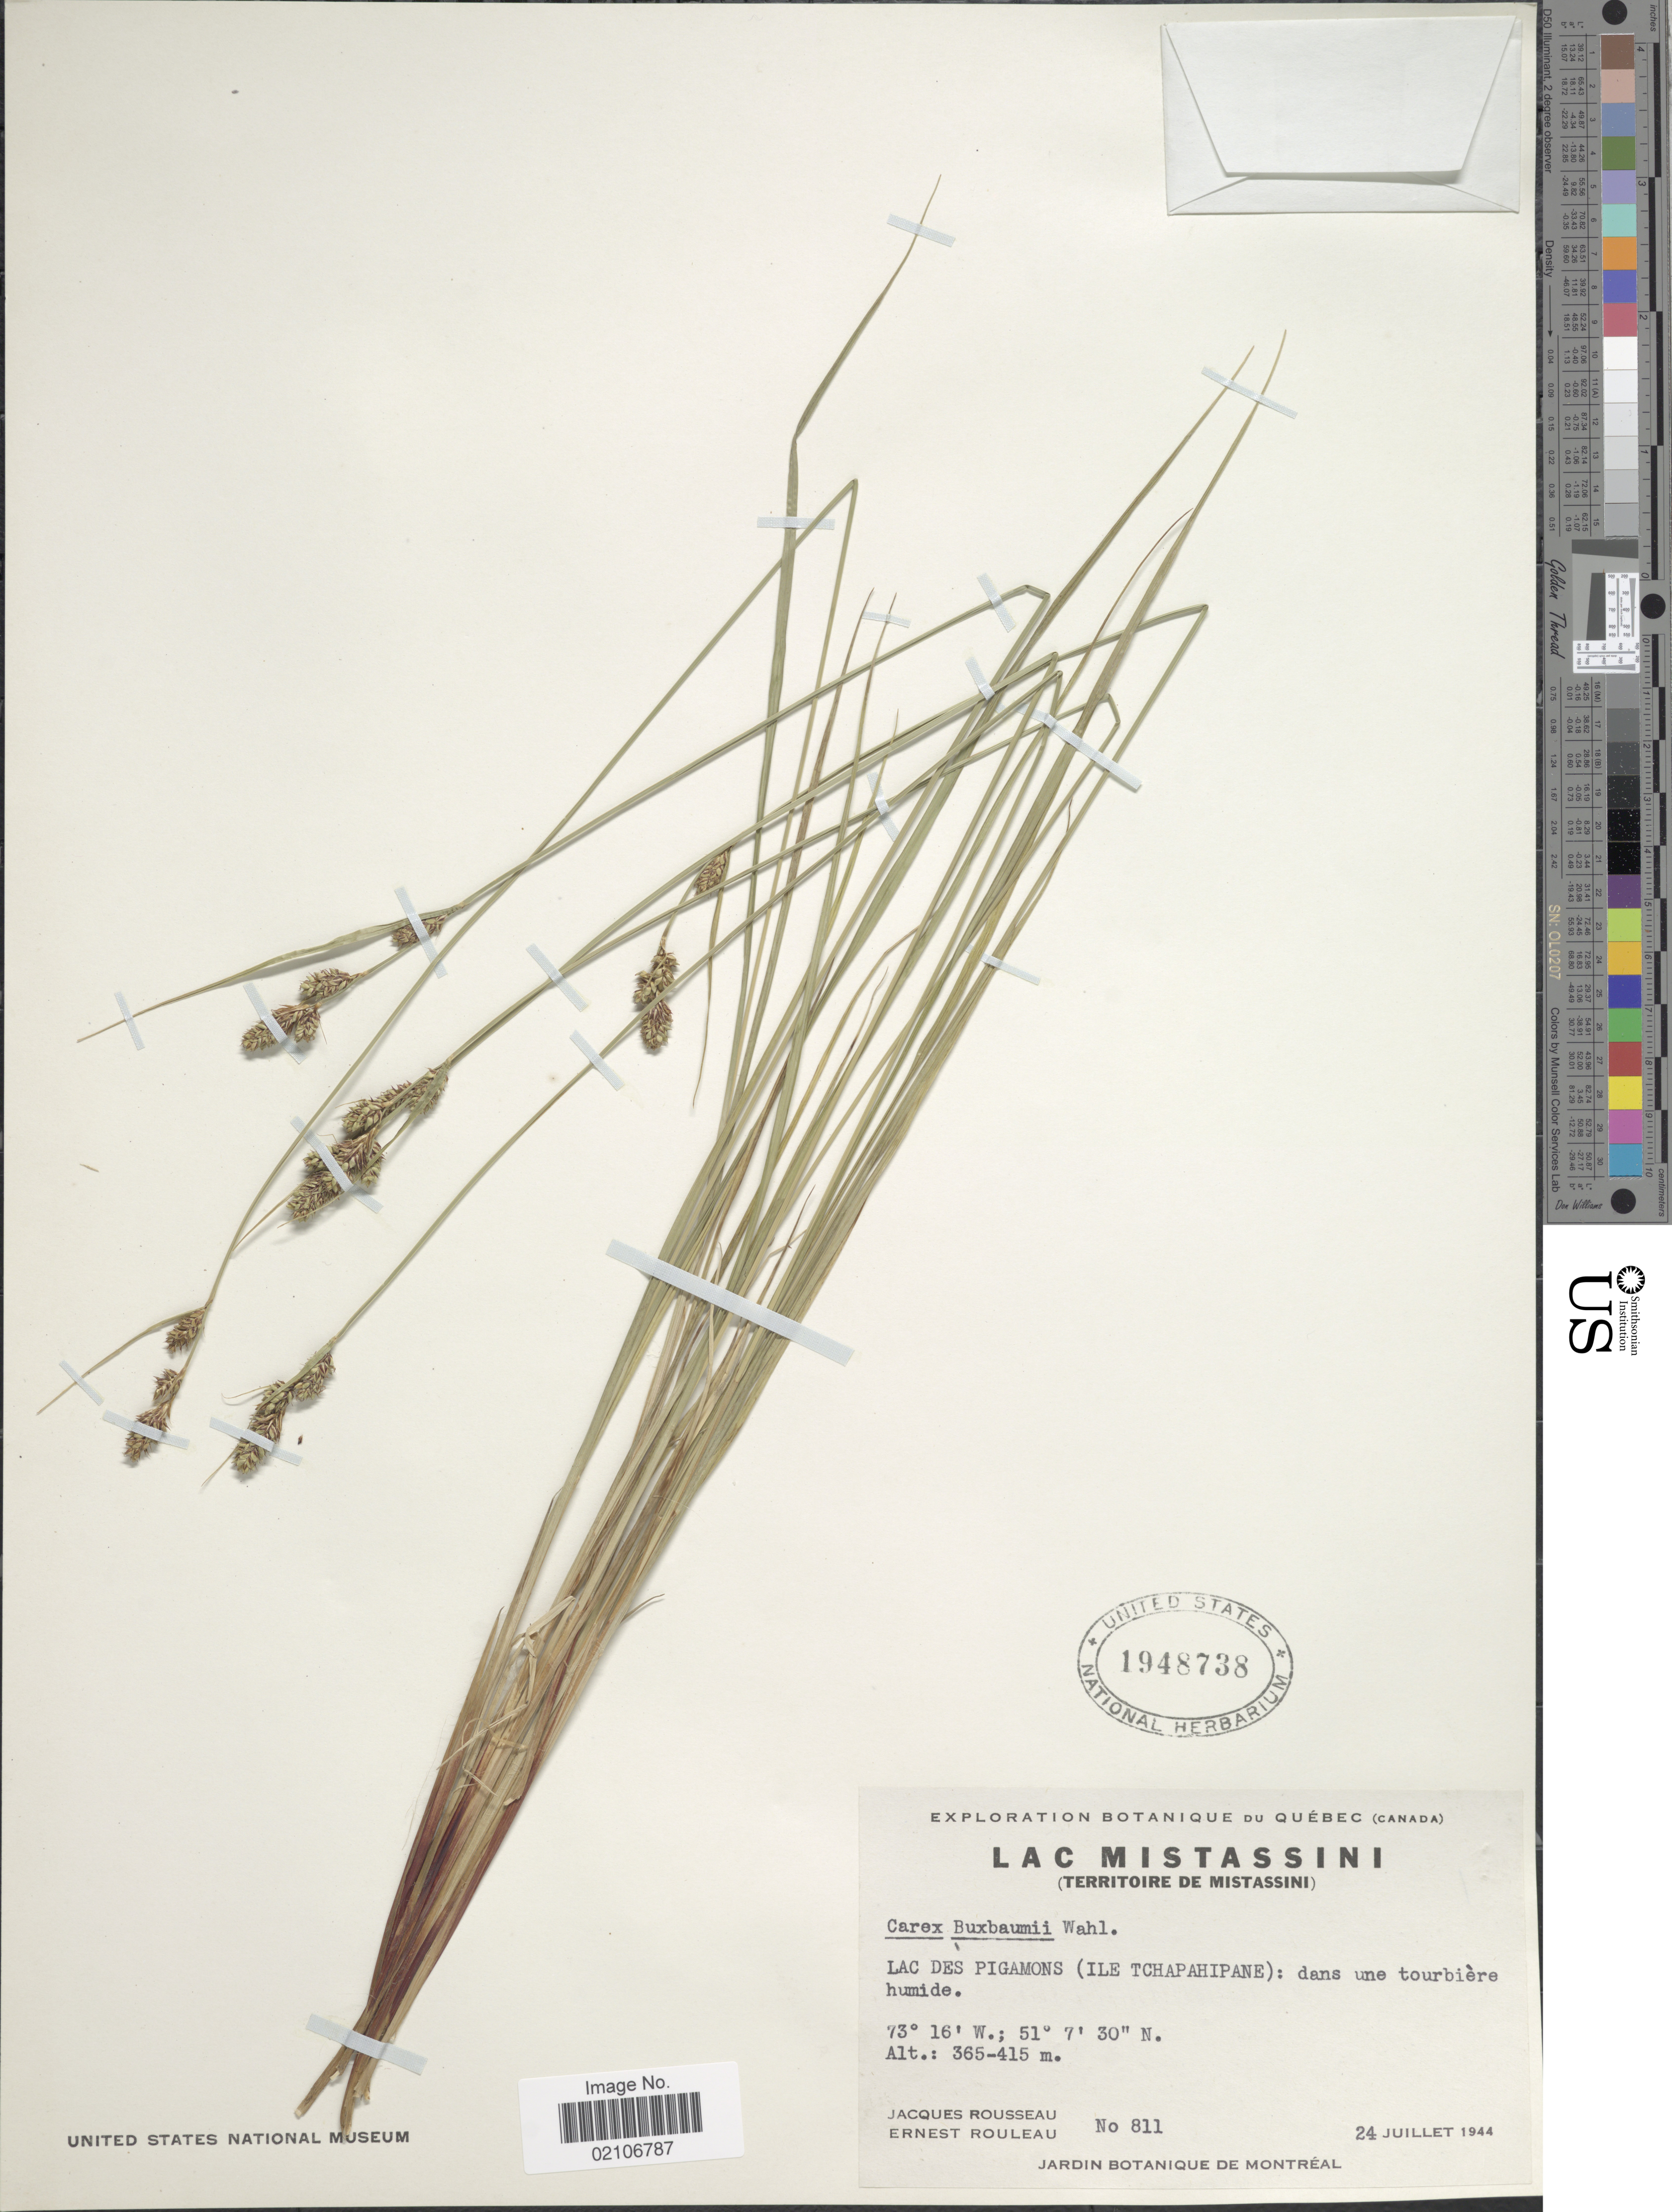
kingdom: Plantae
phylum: Tracheophyta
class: Liliopsida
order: Poales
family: Cyperaceae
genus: Carex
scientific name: Carex buxbaumii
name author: Wahlenb.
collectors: J. Rousseau & J. Rouleau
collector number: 811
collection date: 1944-07-24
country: Canada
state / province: Quebec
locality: Lac Mistassini (Territoire de Mistassini) Lac des Pigamons (Ile Tchapahipane): dans une tourbiere humide.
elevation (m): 365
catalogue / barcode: US 1948738